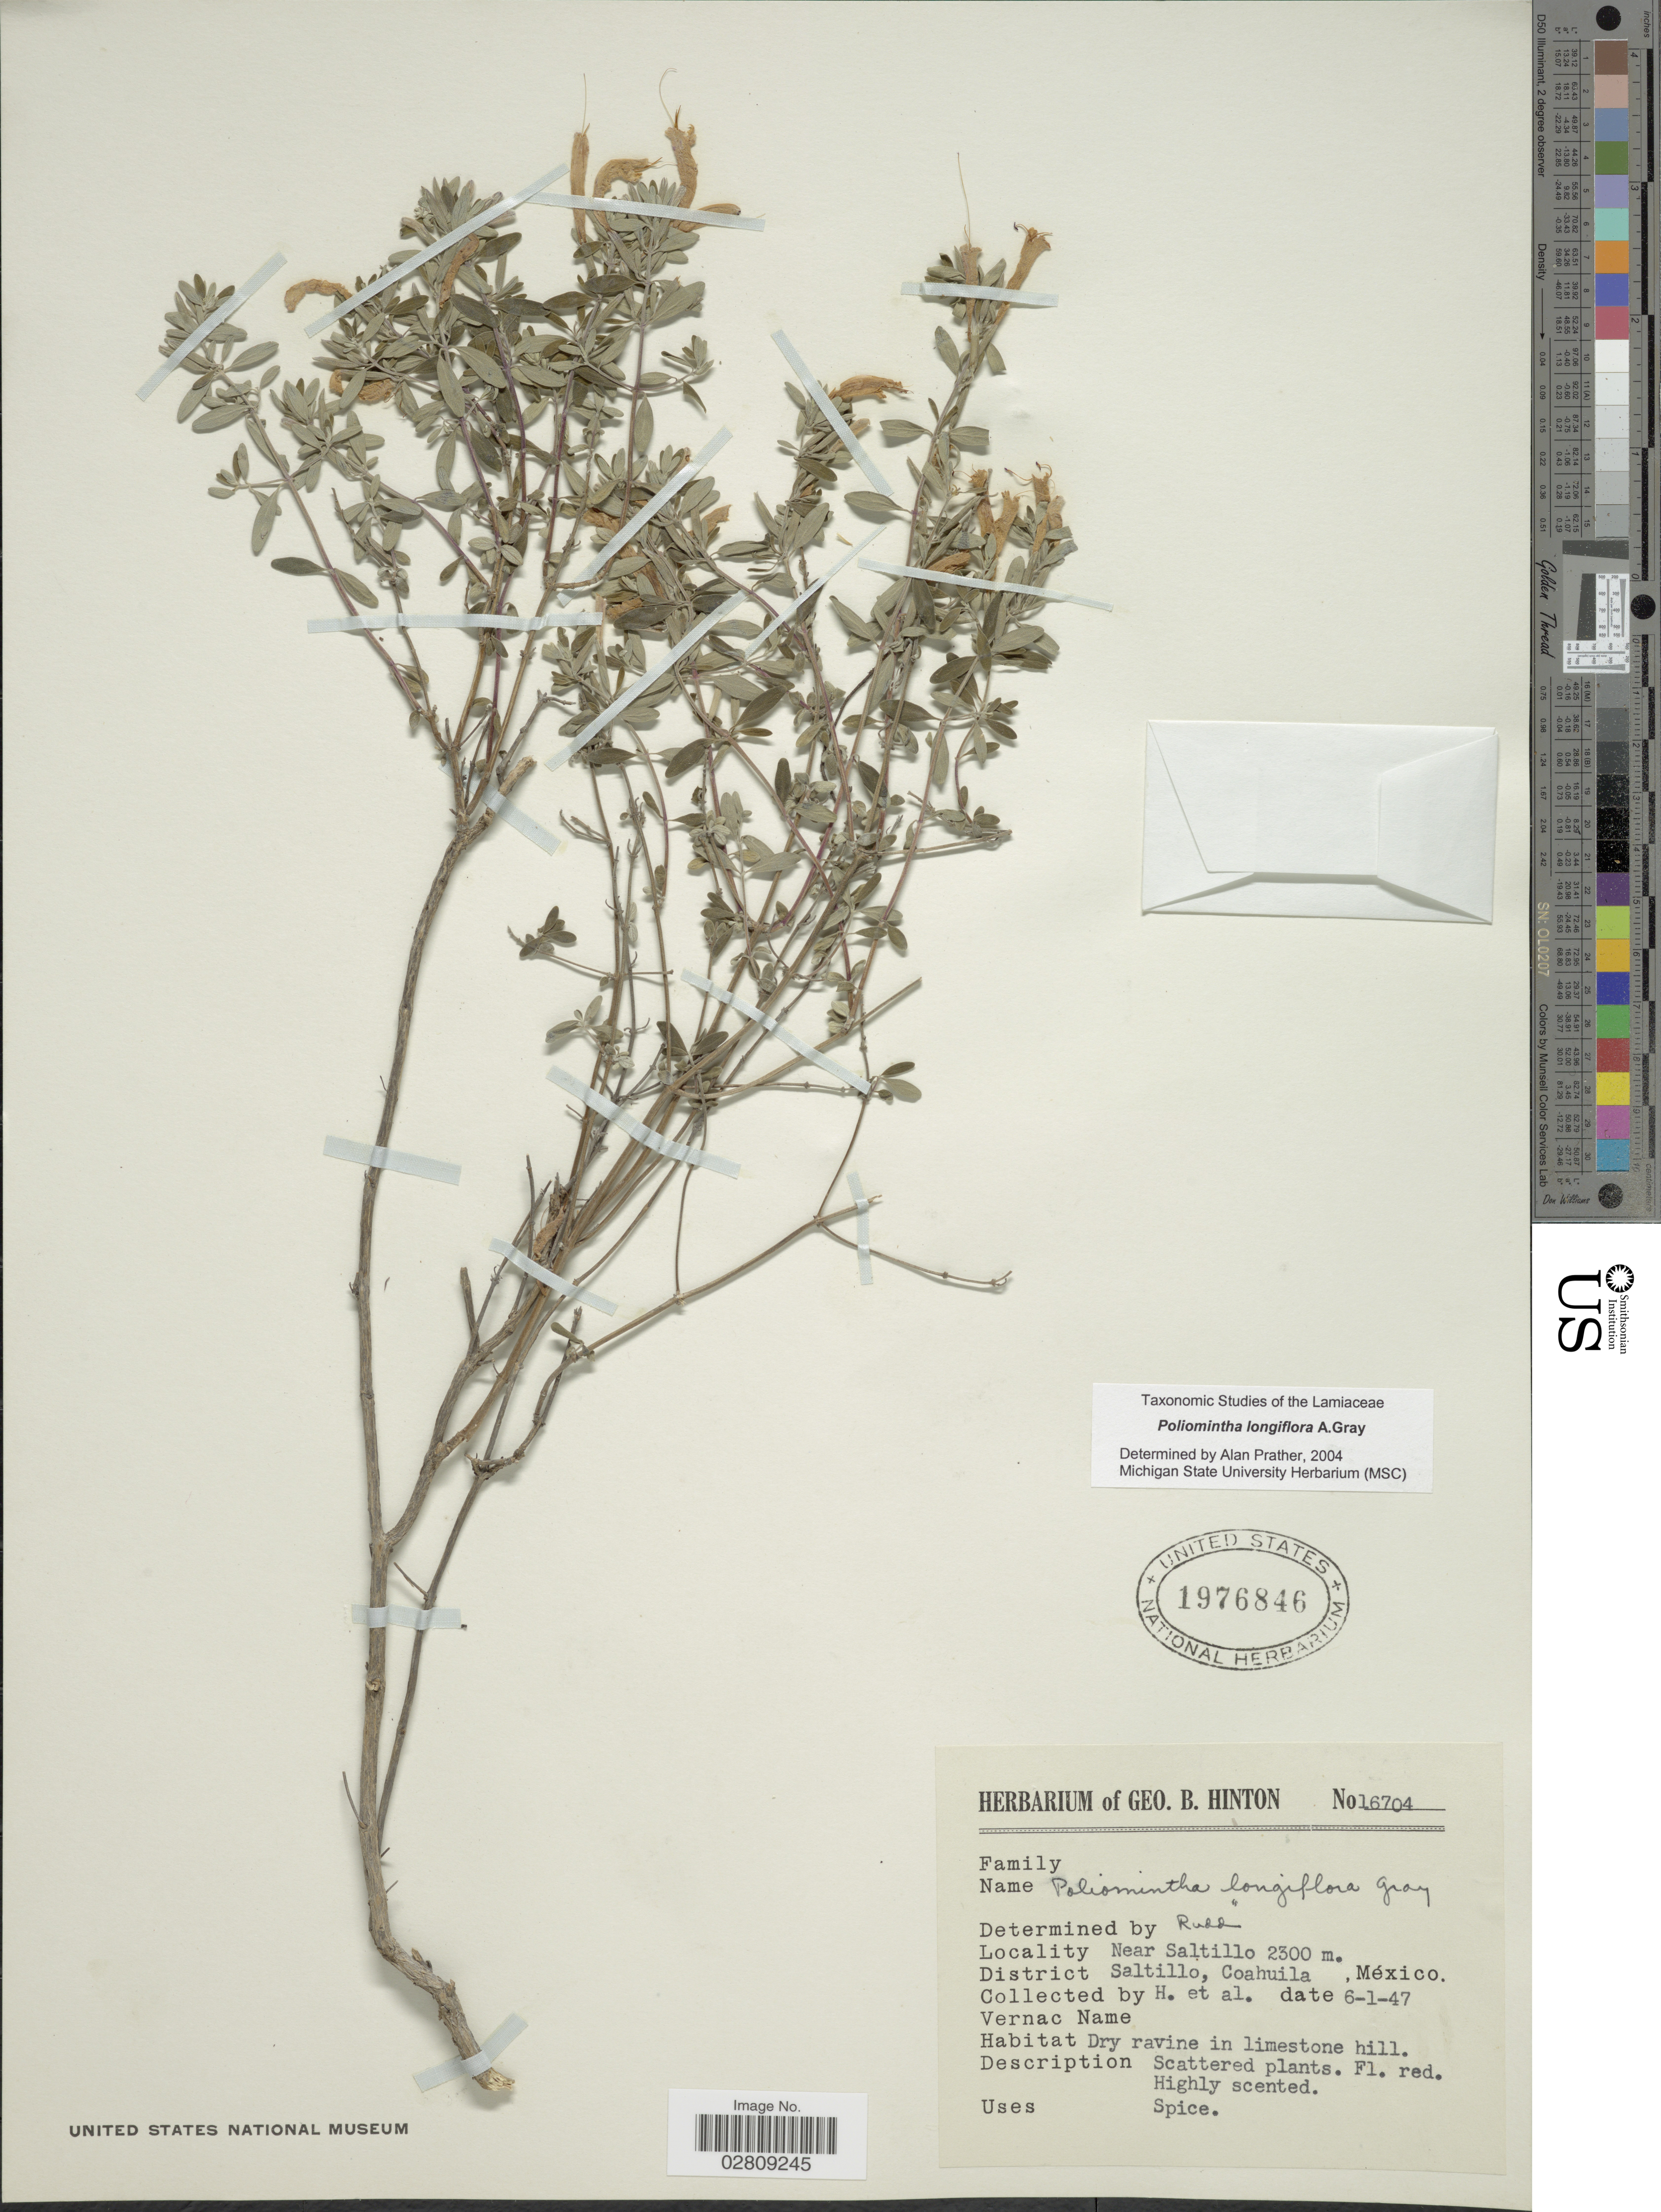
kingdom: Plantae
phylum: Tracheophyta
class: Magnoliopsida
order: Lamiales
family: Lamiaceae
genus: Poliomintha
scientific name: Poliomintha longiflora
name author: A. Gray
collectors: G. B. Hinton & et al.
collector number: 16704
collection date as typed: Transcribed d/m/y: 6/1/47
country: Mexico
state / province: Coahuila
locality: Near Saltillo, District Saltillo.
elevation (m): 2300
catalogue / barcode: US 1976846